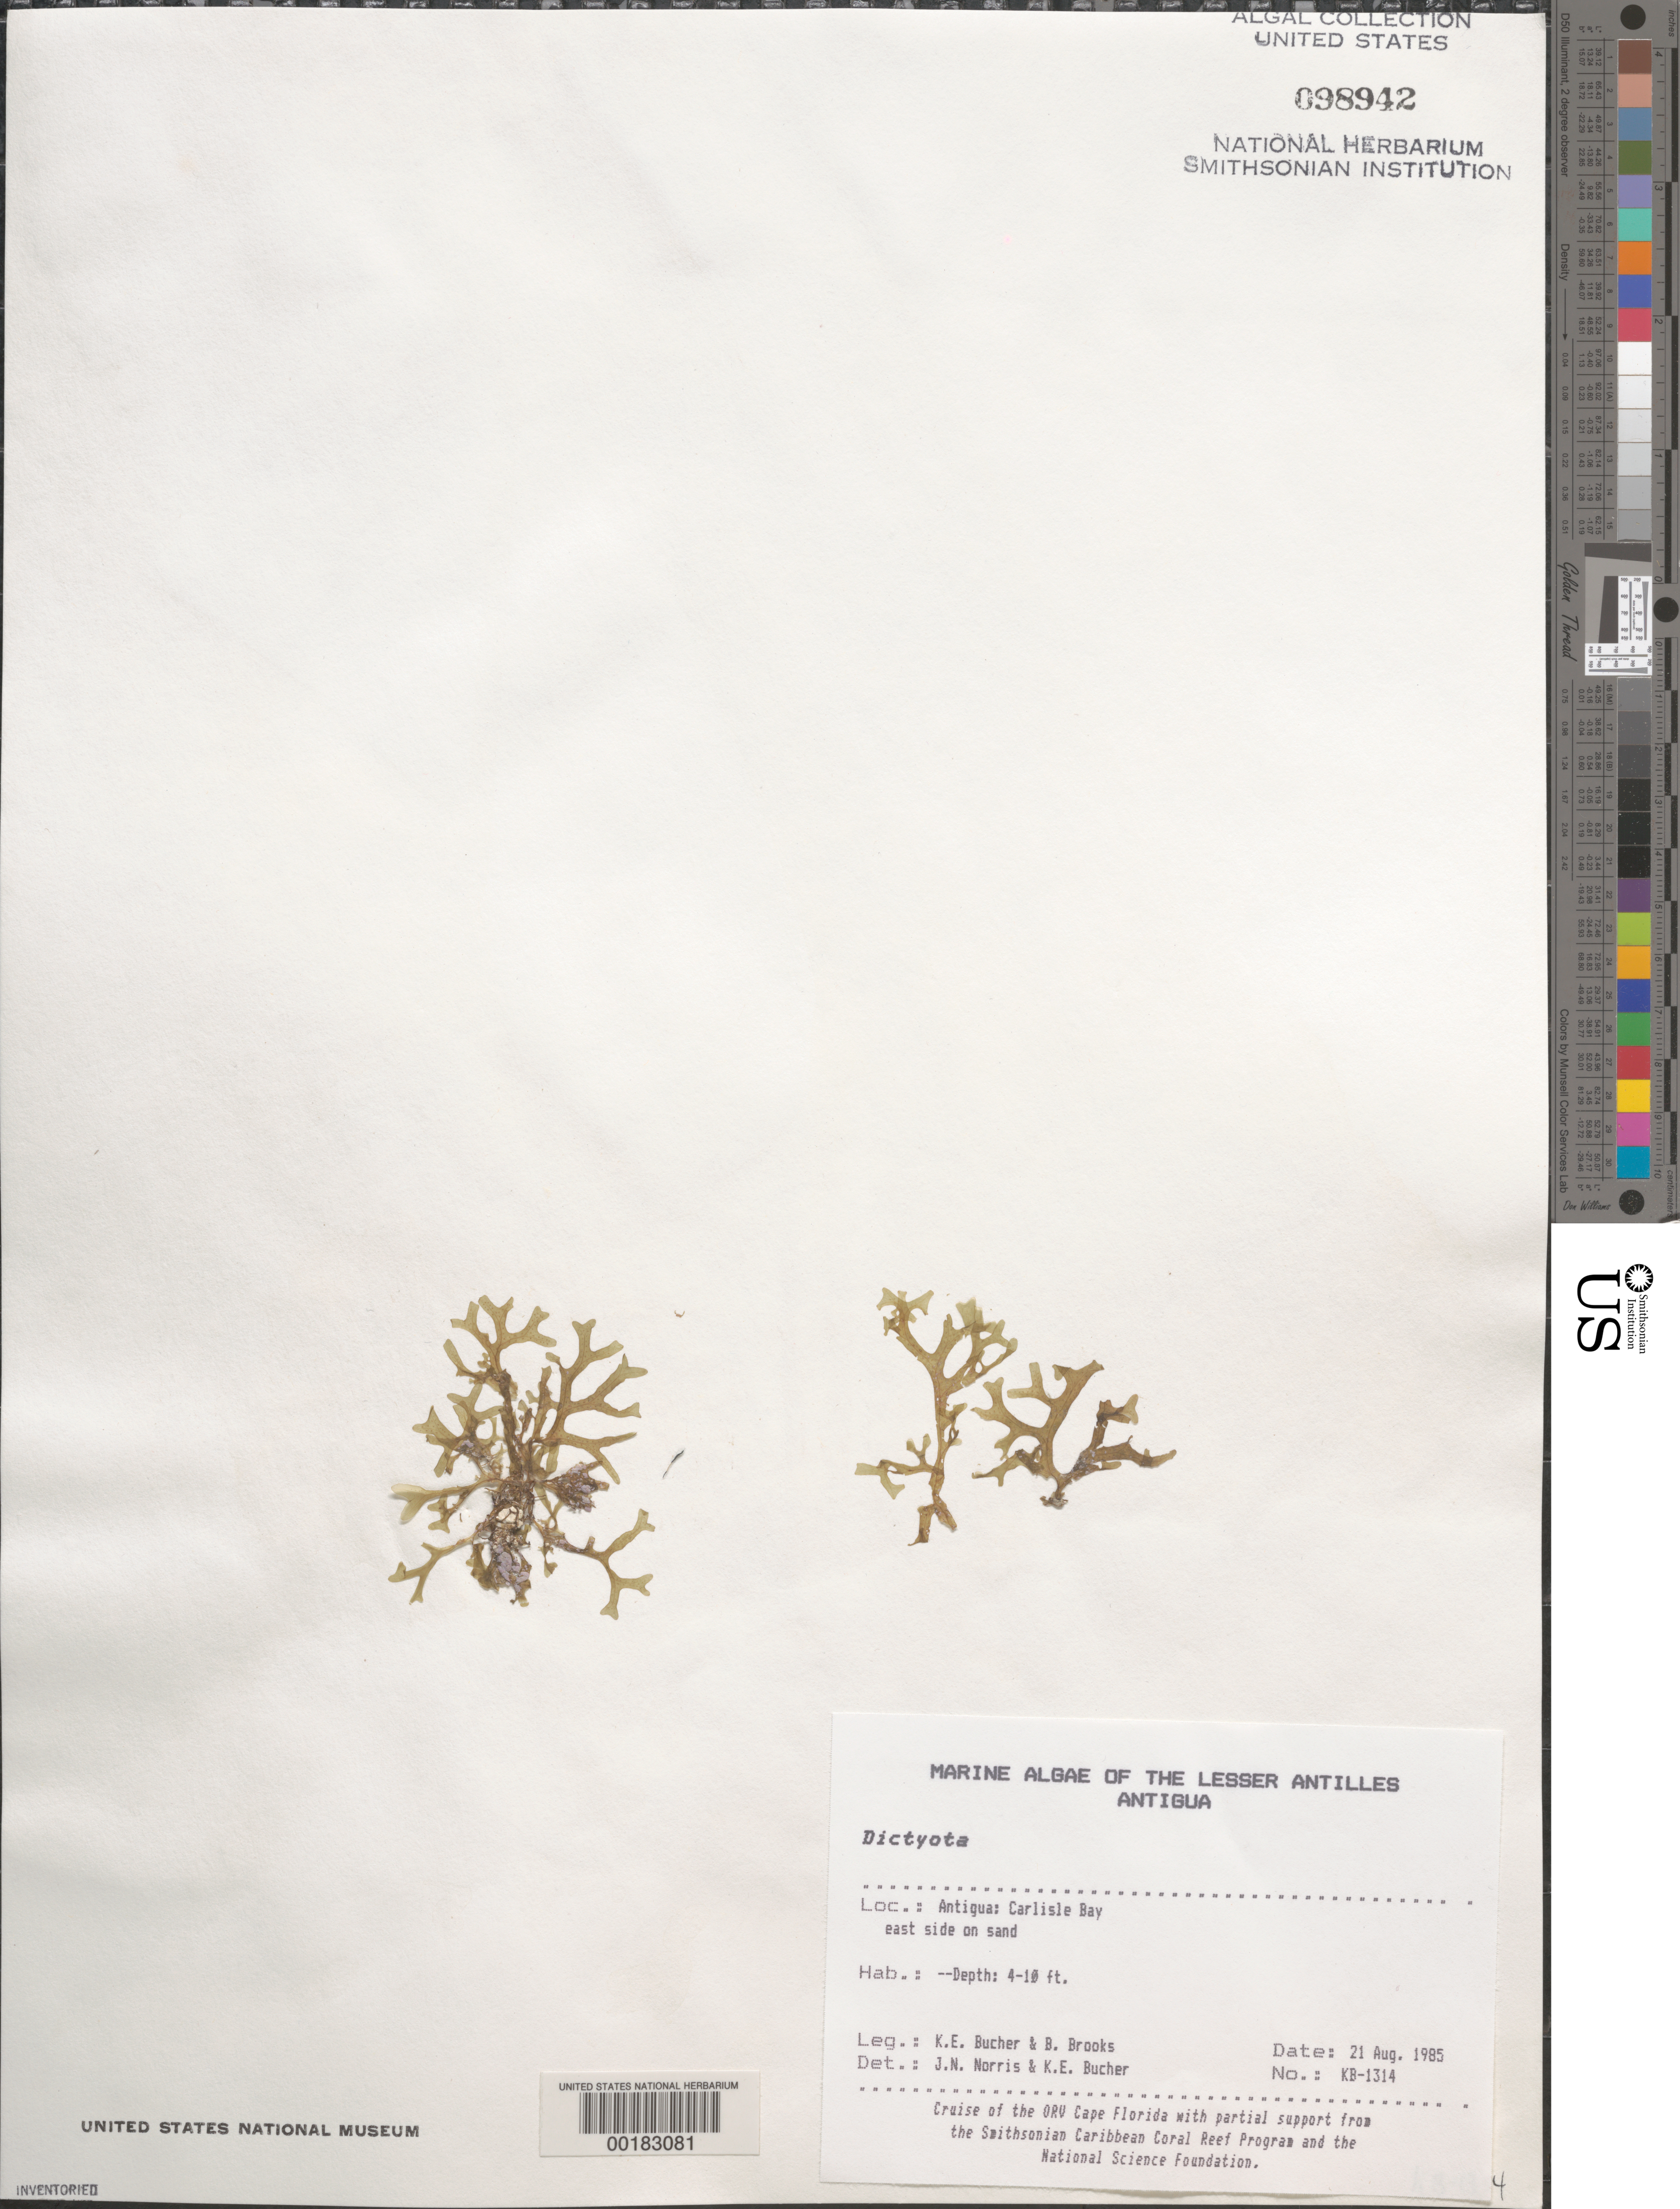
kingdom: Chromista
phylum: Ochrophyta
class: Phaeophyceae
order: Dictyotales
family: Dictyotaceae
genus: Dictyota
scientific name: Dictyota sp.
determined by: Norris, J. N.; Bucher, K. E.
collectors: K. E. Bucher & B. Brooks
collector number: KB-1314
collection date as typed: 21 Aug 1985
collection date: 1985-08-21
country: Antigua and Barbuda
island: Antigua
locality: Carlisle Bay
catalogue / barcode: US 98942